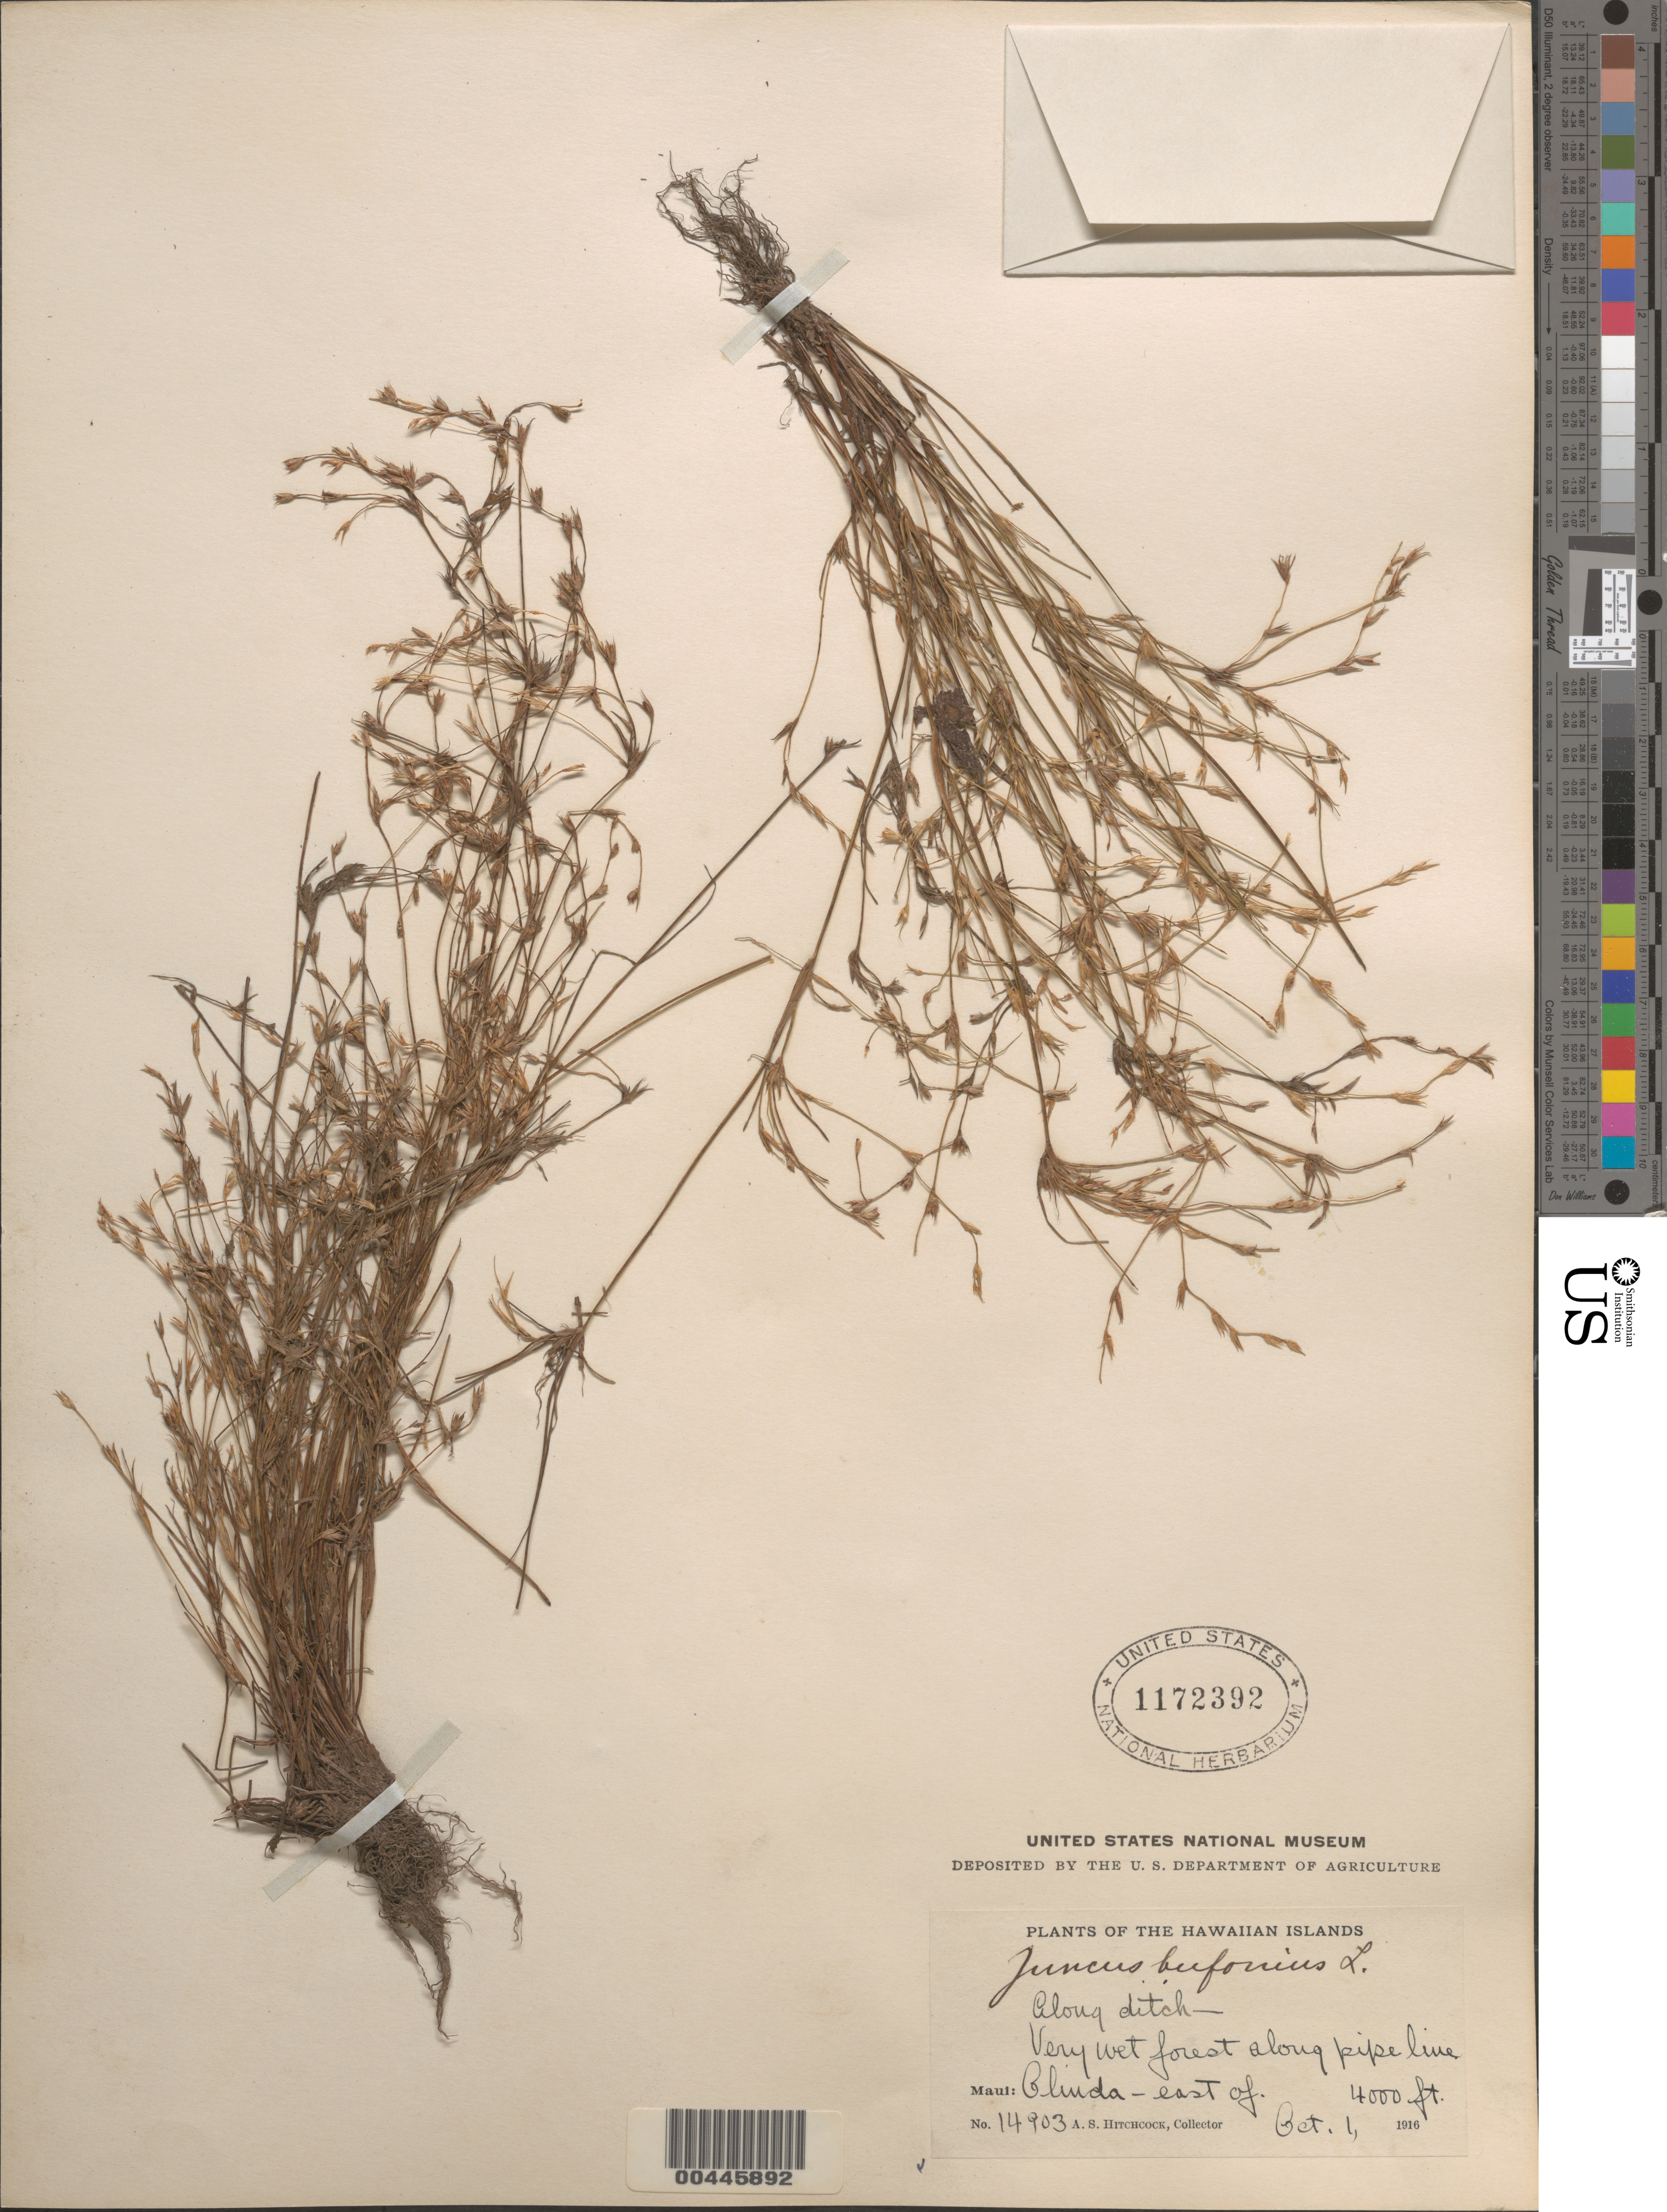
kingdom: Plantae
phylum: Tracheophyta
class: Liliopsida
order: Poales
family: Juncaceae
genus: Juncus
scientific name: Juncus bufonius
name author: L.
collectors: A. S. Hitchcock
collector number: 14903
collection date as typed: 1 Oct 1916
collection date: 1916-10-01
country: United States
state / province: Hawaii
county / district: Maui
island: Maui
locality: E of Olinda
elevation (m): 1219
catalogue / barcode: US 1172392